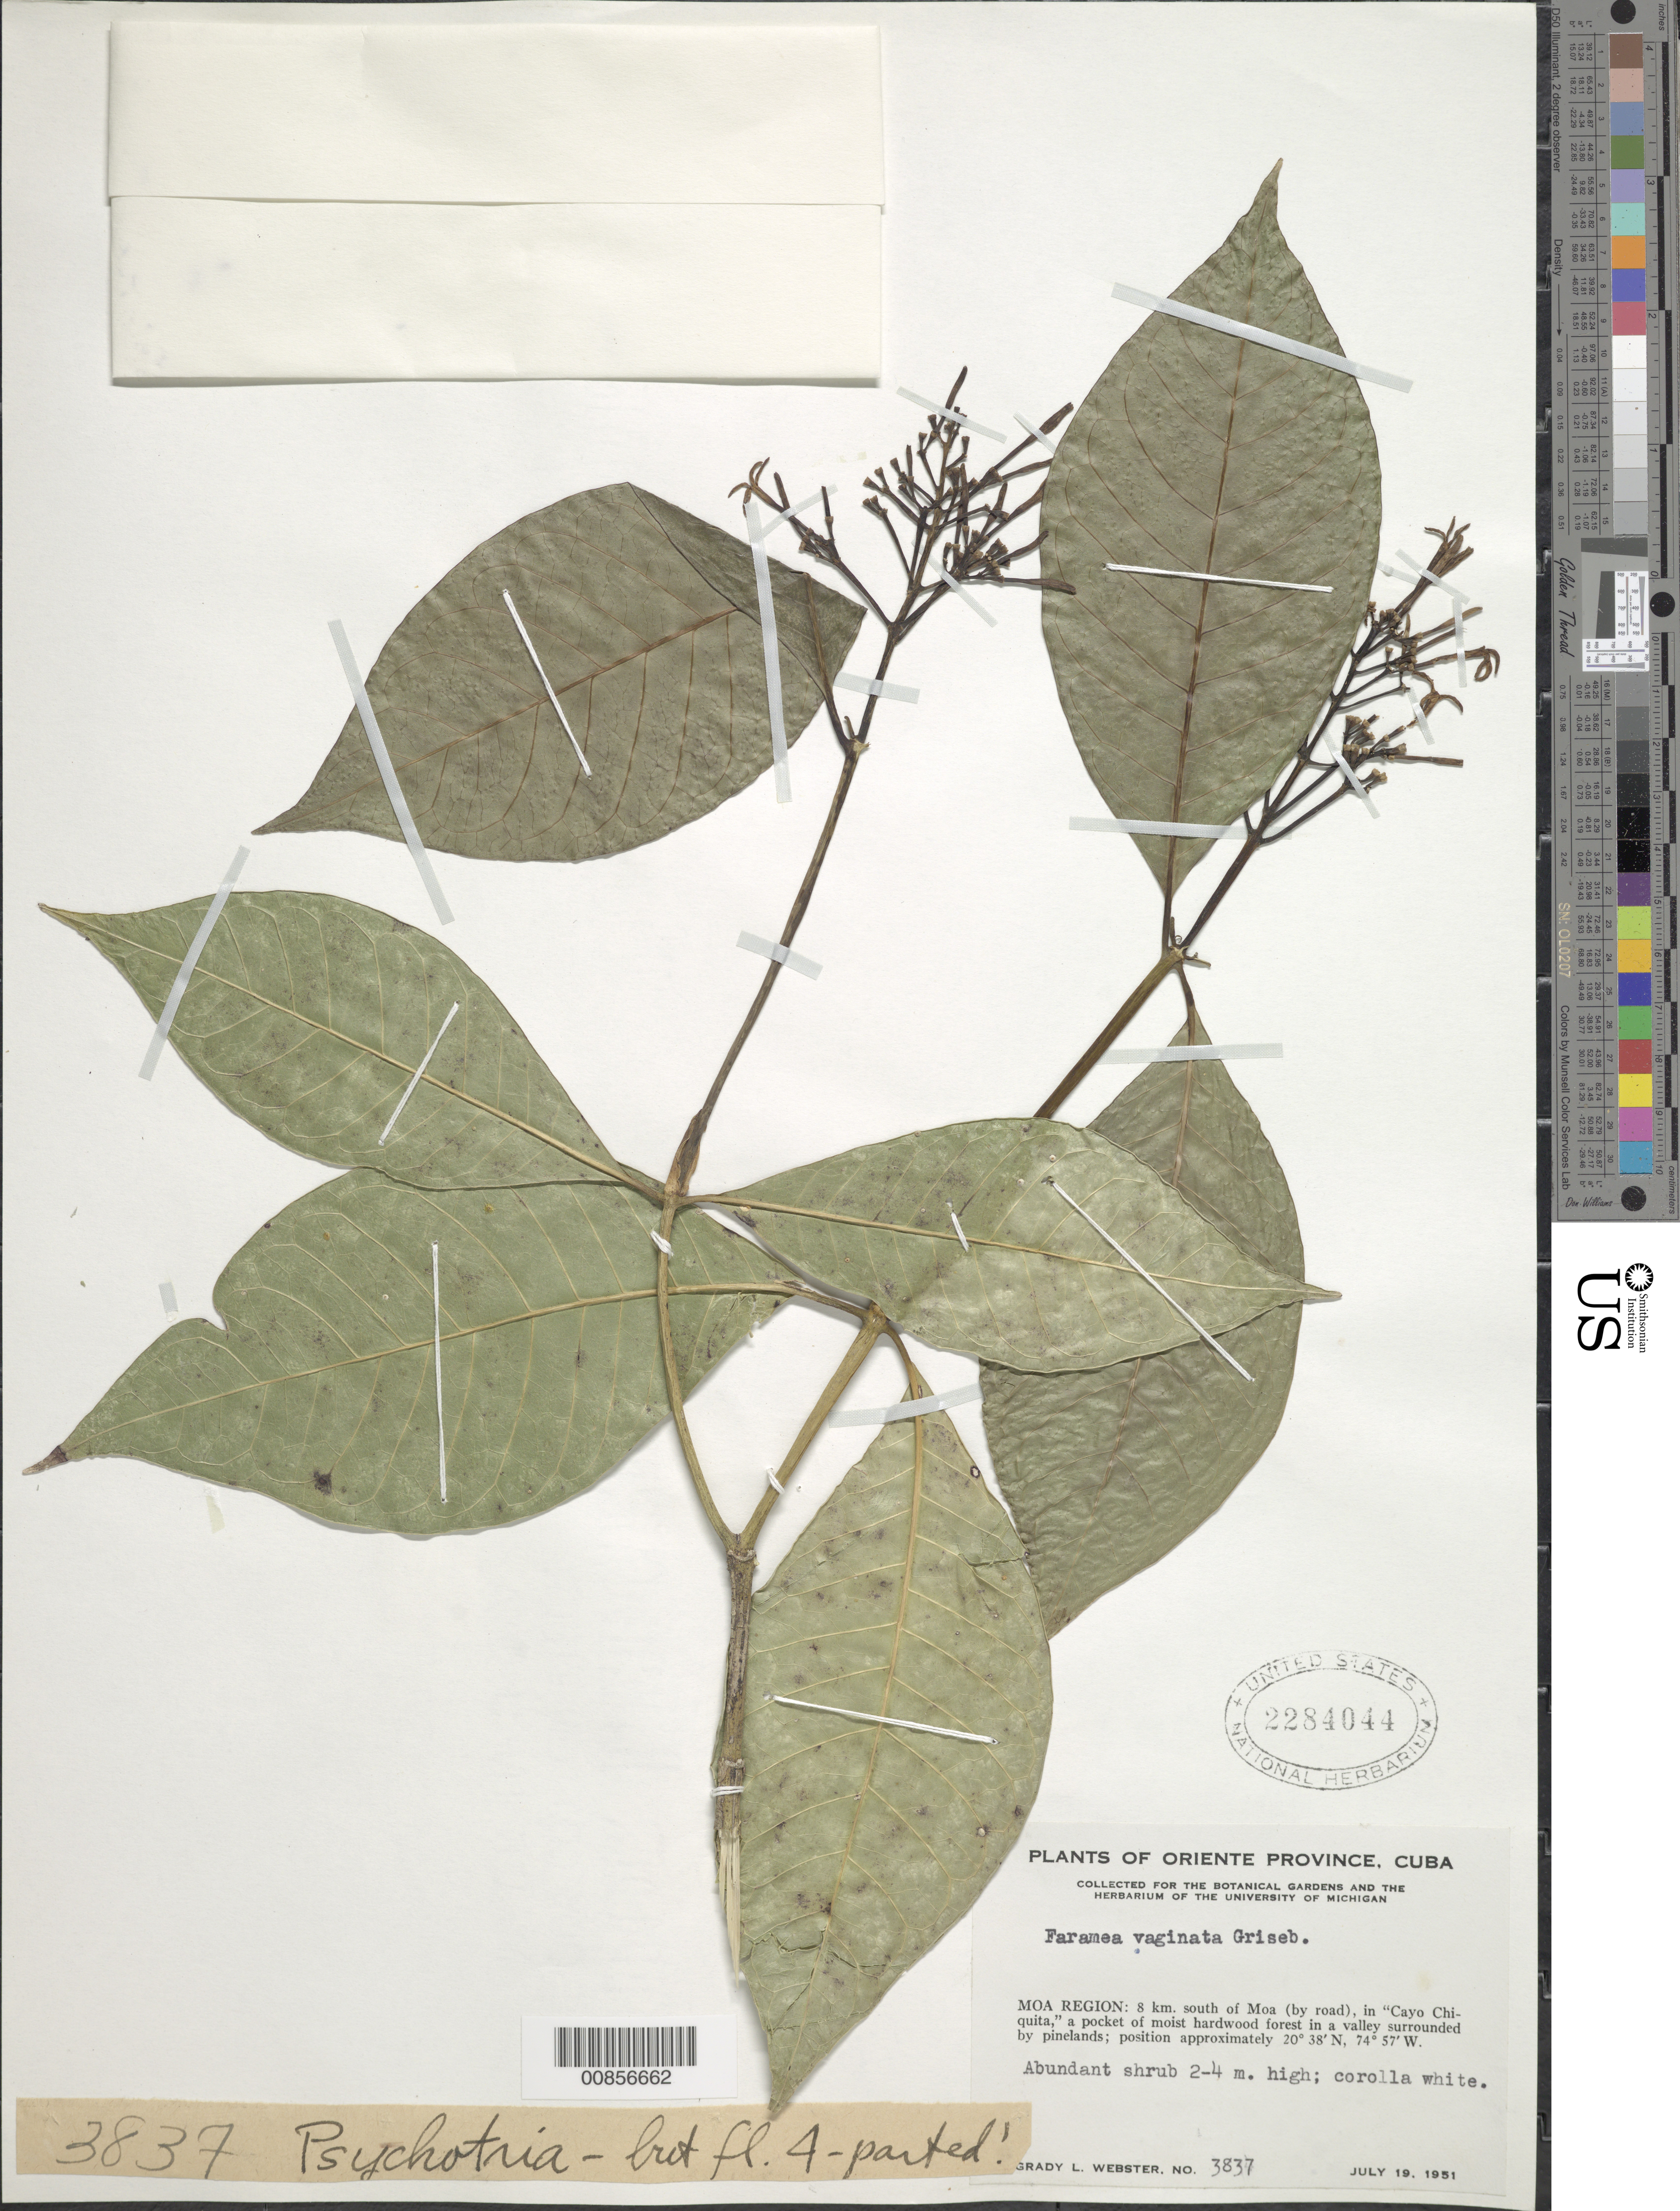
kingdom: Plantae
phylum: Tracheophyta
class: Magnoliopsida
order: Gentianales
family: Rubiaceae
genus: Faramea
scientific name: Faramea vaginata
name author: Griseb.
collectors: G. L. Webster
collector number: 3837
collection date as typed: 19 Jul 1951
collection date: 1951-07-19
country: Cuba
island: Cuba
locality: Moa Region: 8 km south of Moa (by road), in "Cayo Chiquita"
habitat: Pocket of moist hardwood forest in vally surrounded by pinelands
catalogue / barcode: US 2284044